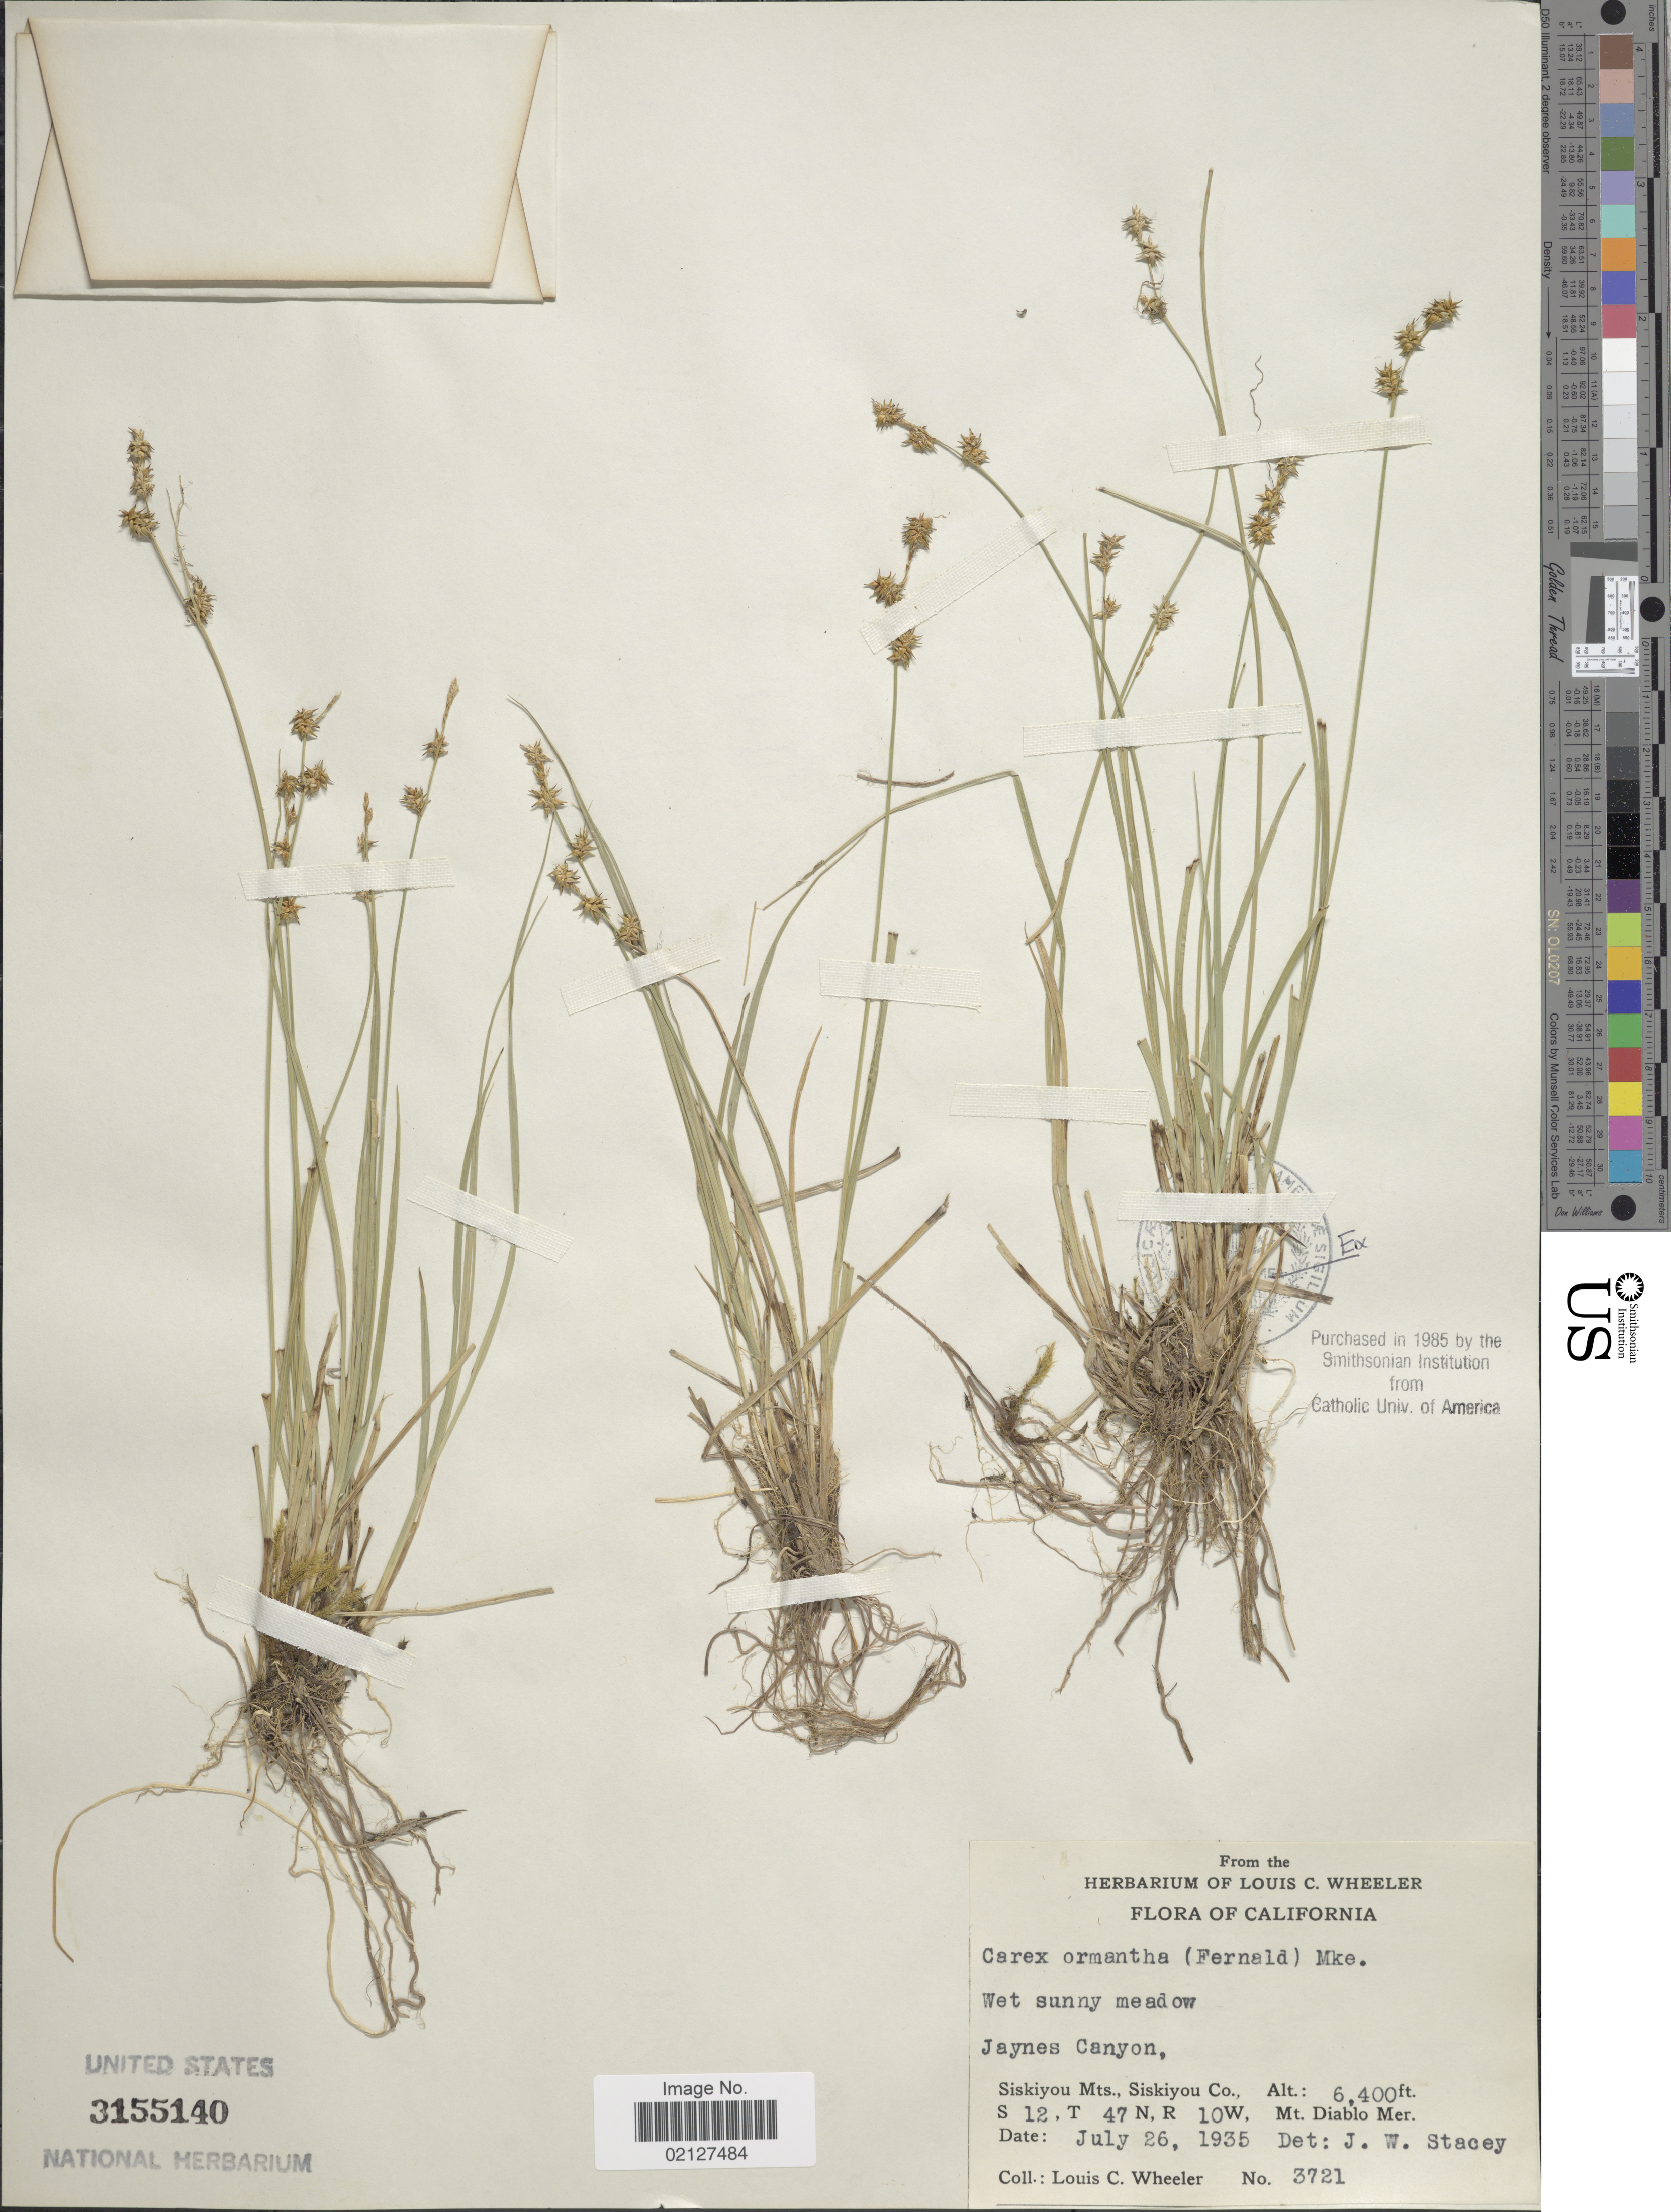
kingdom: Plantae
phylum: Tracheophyta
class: Liliopsida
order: Poales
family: Cyperaceae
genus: Carex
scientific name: Carex echinata subsp. echinata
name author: Murray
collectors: L. C. Wheeler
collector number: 3721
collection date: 1935-07-26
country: United States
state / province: California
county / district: Siskiyou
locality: Wet sunny meadow, Jaynes Canyon, Sisikiyou Mts., Sisikiyou Co., Mt. Diablo Mer, S12, T47N, R10W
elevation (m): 1951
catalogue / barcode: US 3155140